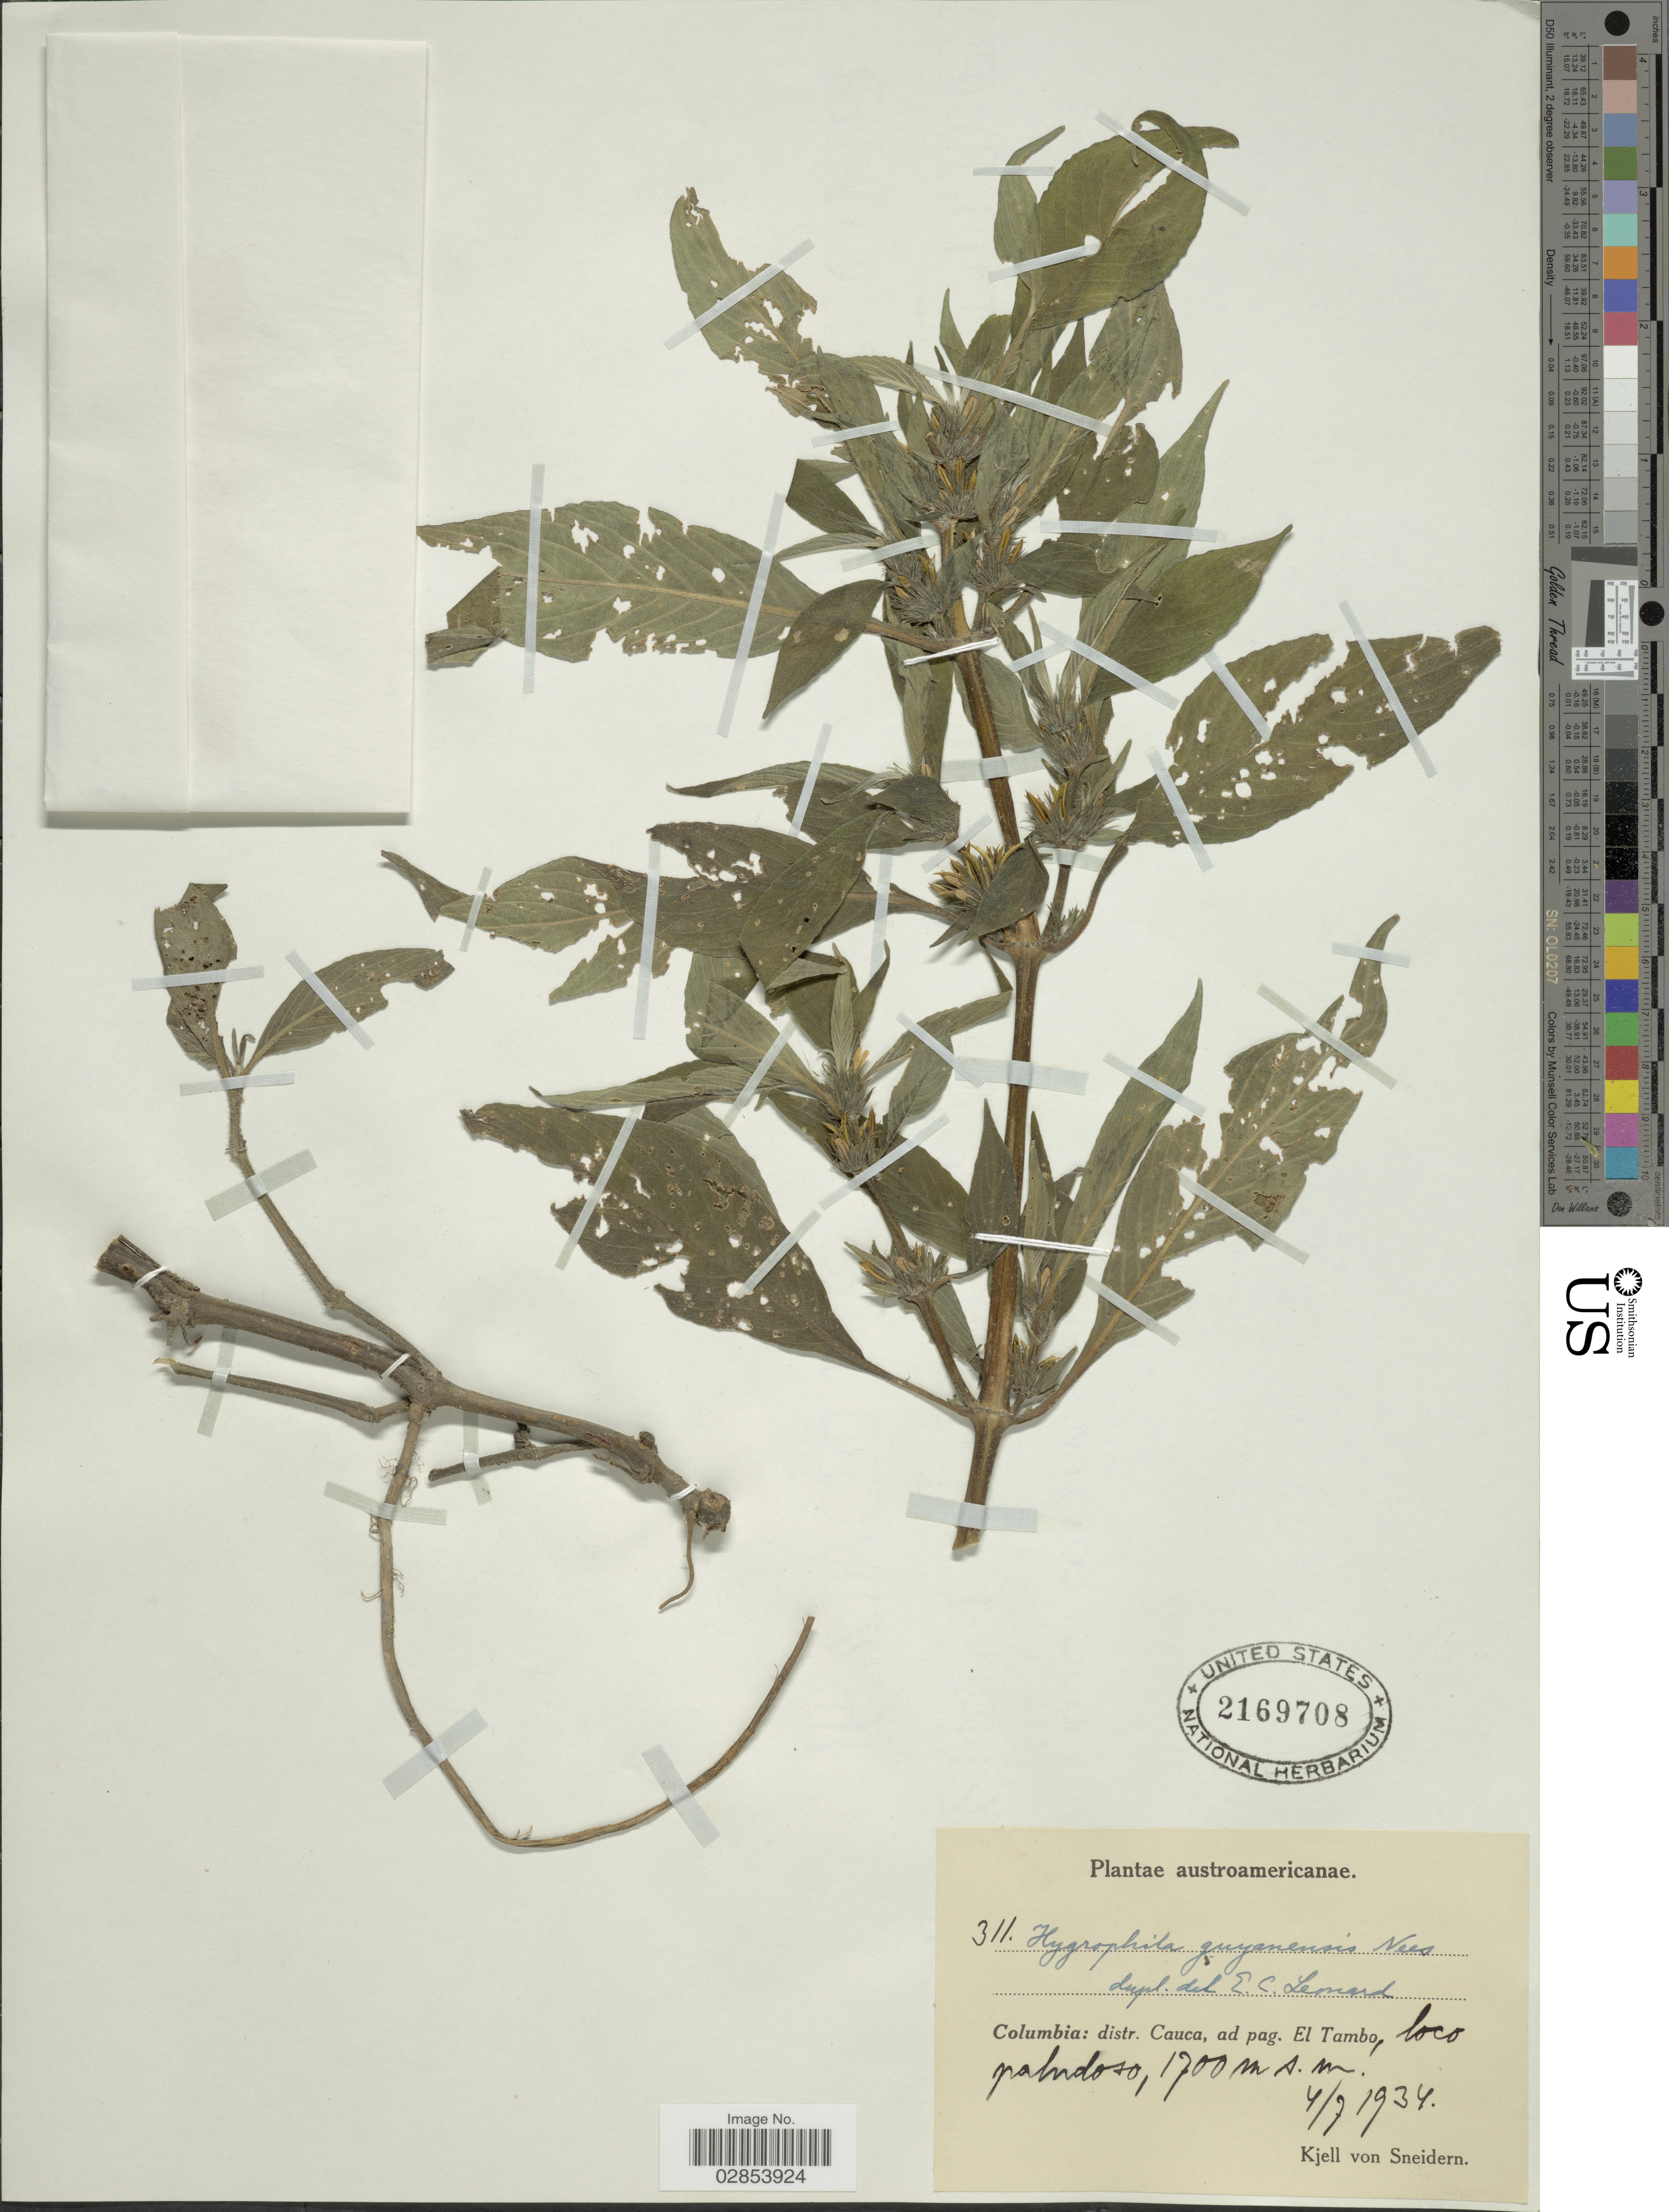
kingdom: Plantae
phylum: Tracheophyta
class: Magnoliopsida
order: Lamiales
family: Acanthaceae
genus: Hygrophila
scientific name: Hygrophila costata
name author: Nees & T. Nees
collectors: K. von Sneidern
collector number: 311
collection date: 1934-07-04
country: Colombia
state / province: Cauca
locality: Distr. Cauca, ad pag. El Tambo.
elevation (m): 1700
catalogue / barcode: US 2169708